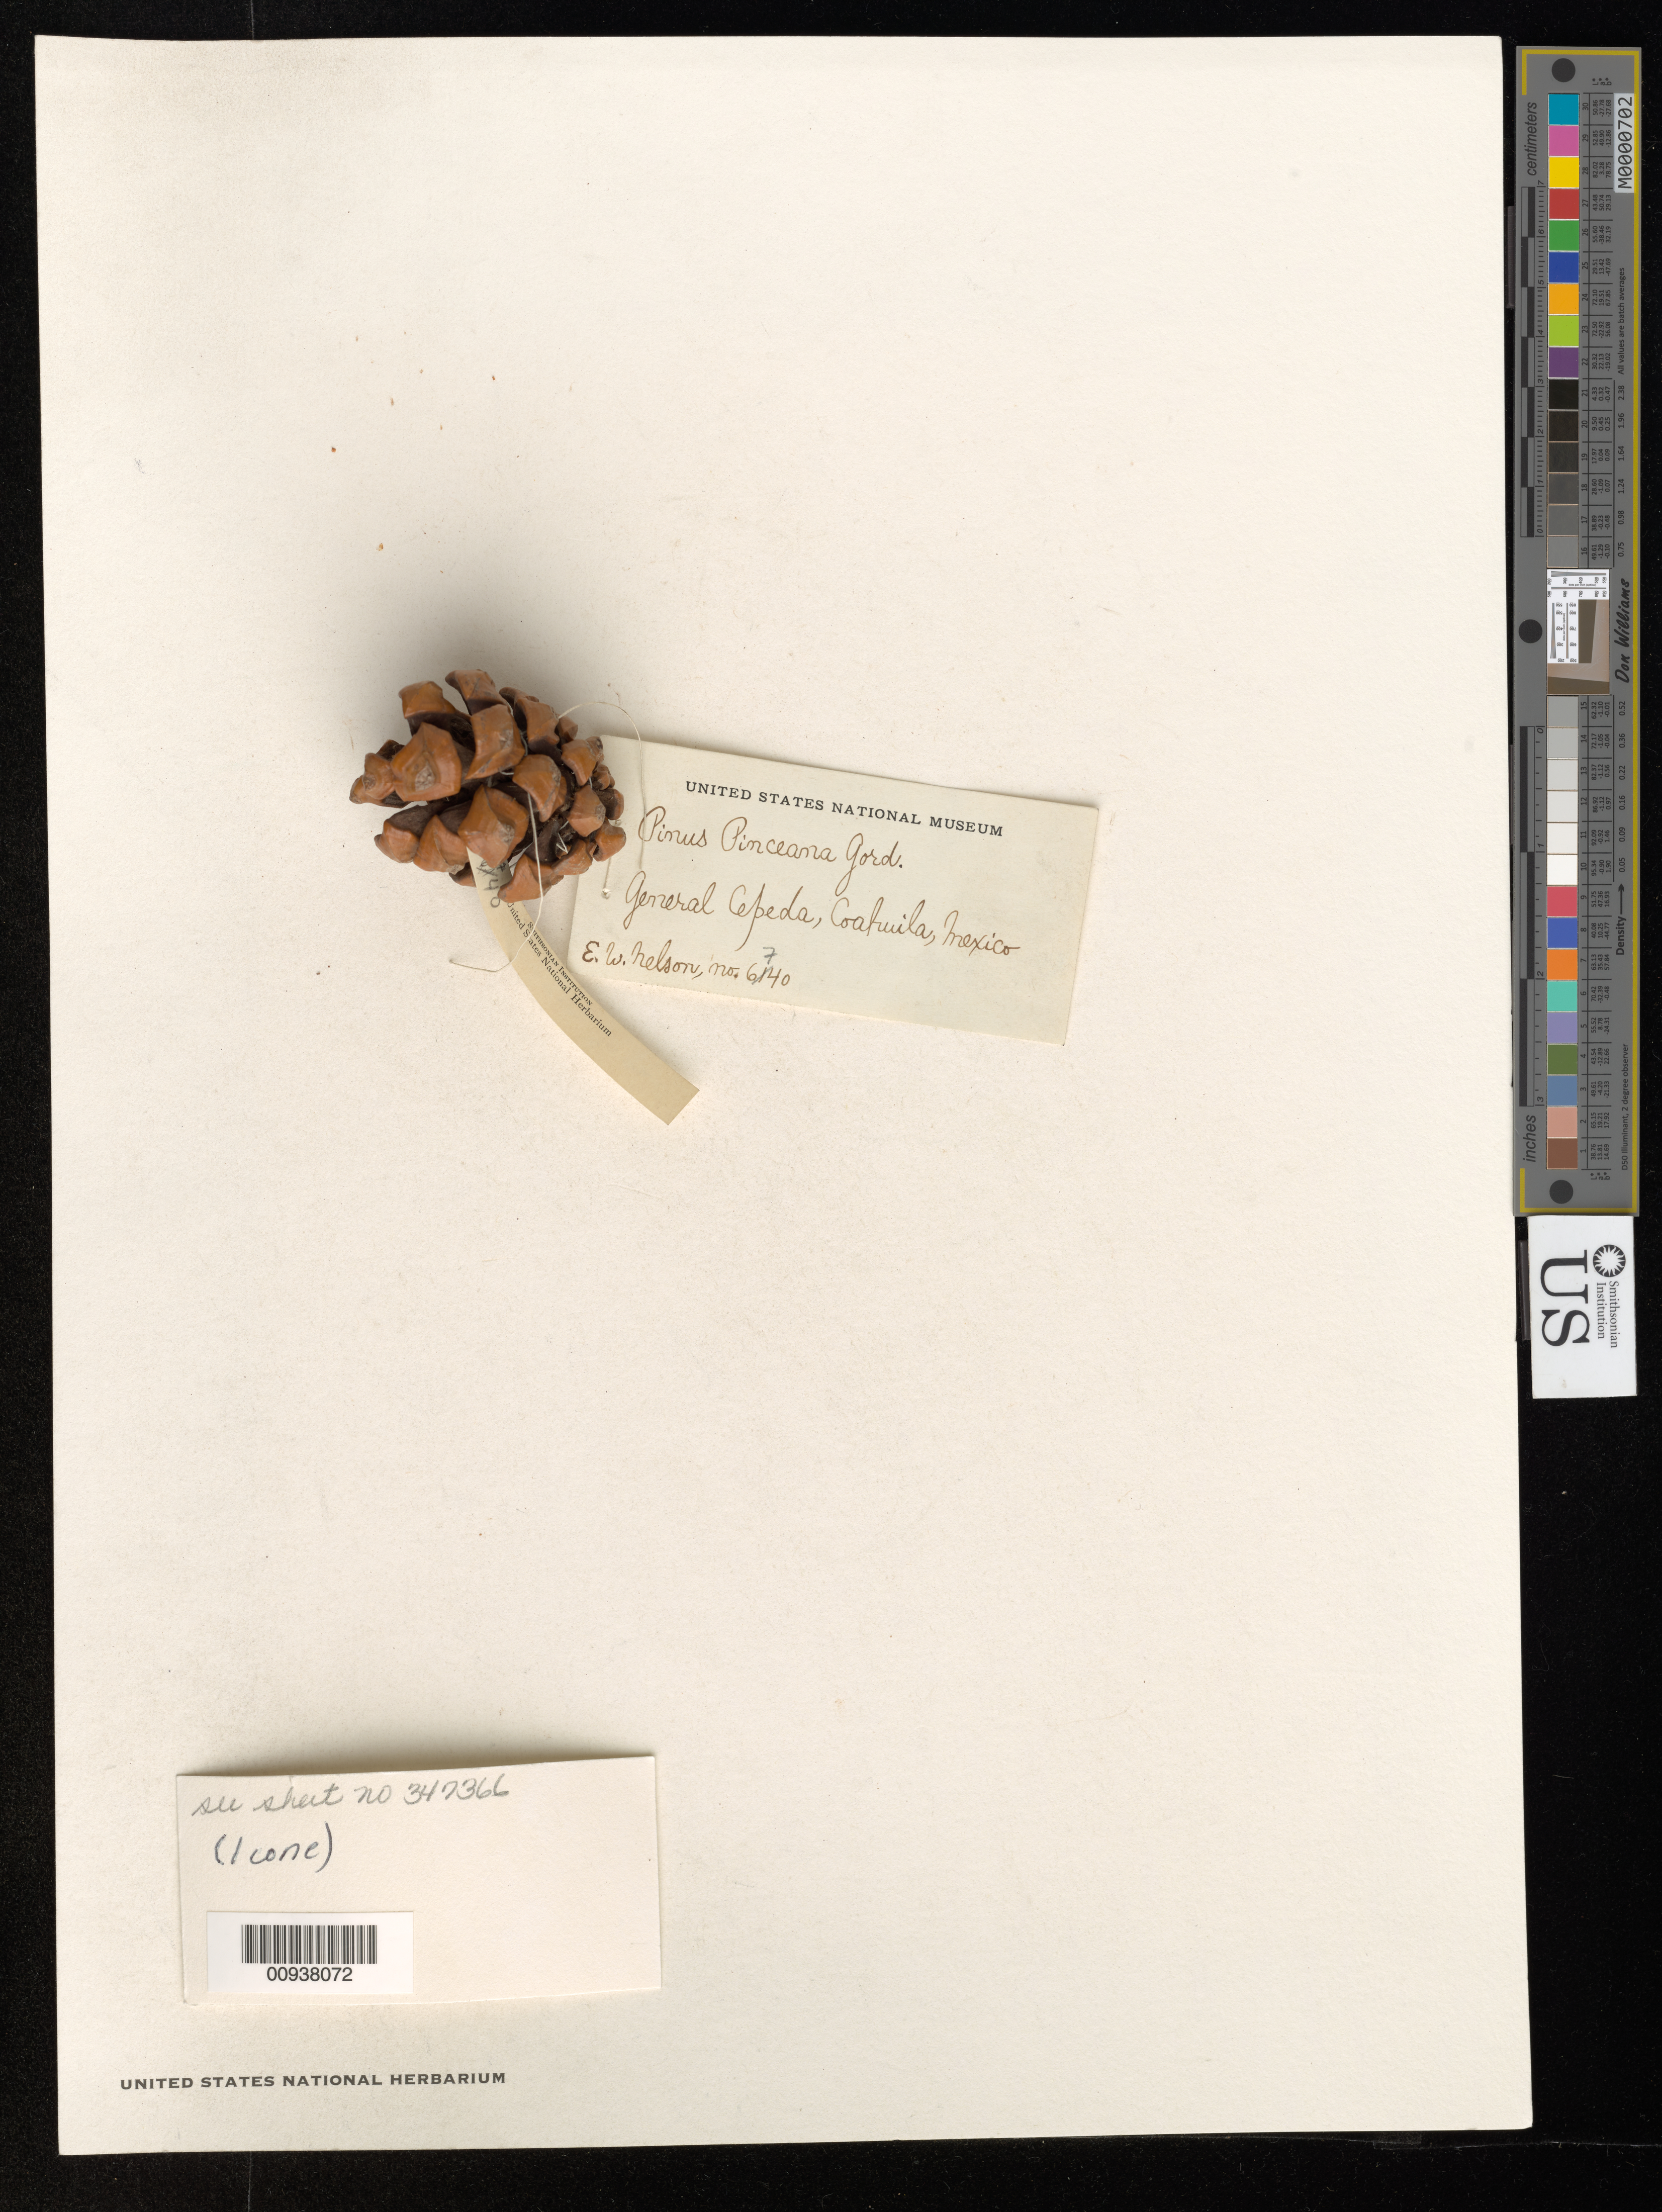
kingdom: Plantae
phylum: Tracheophyta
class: Pinopsida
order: Pinales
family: Pinaceae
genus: Pinus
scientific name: Pinus pinceana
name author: Gordon & Glend.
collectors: E. W. Nelson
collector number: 6740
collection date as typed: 20 Apr 1902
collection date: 1902-04-20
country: Mexico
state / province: Coahuila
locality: General Cepeda.